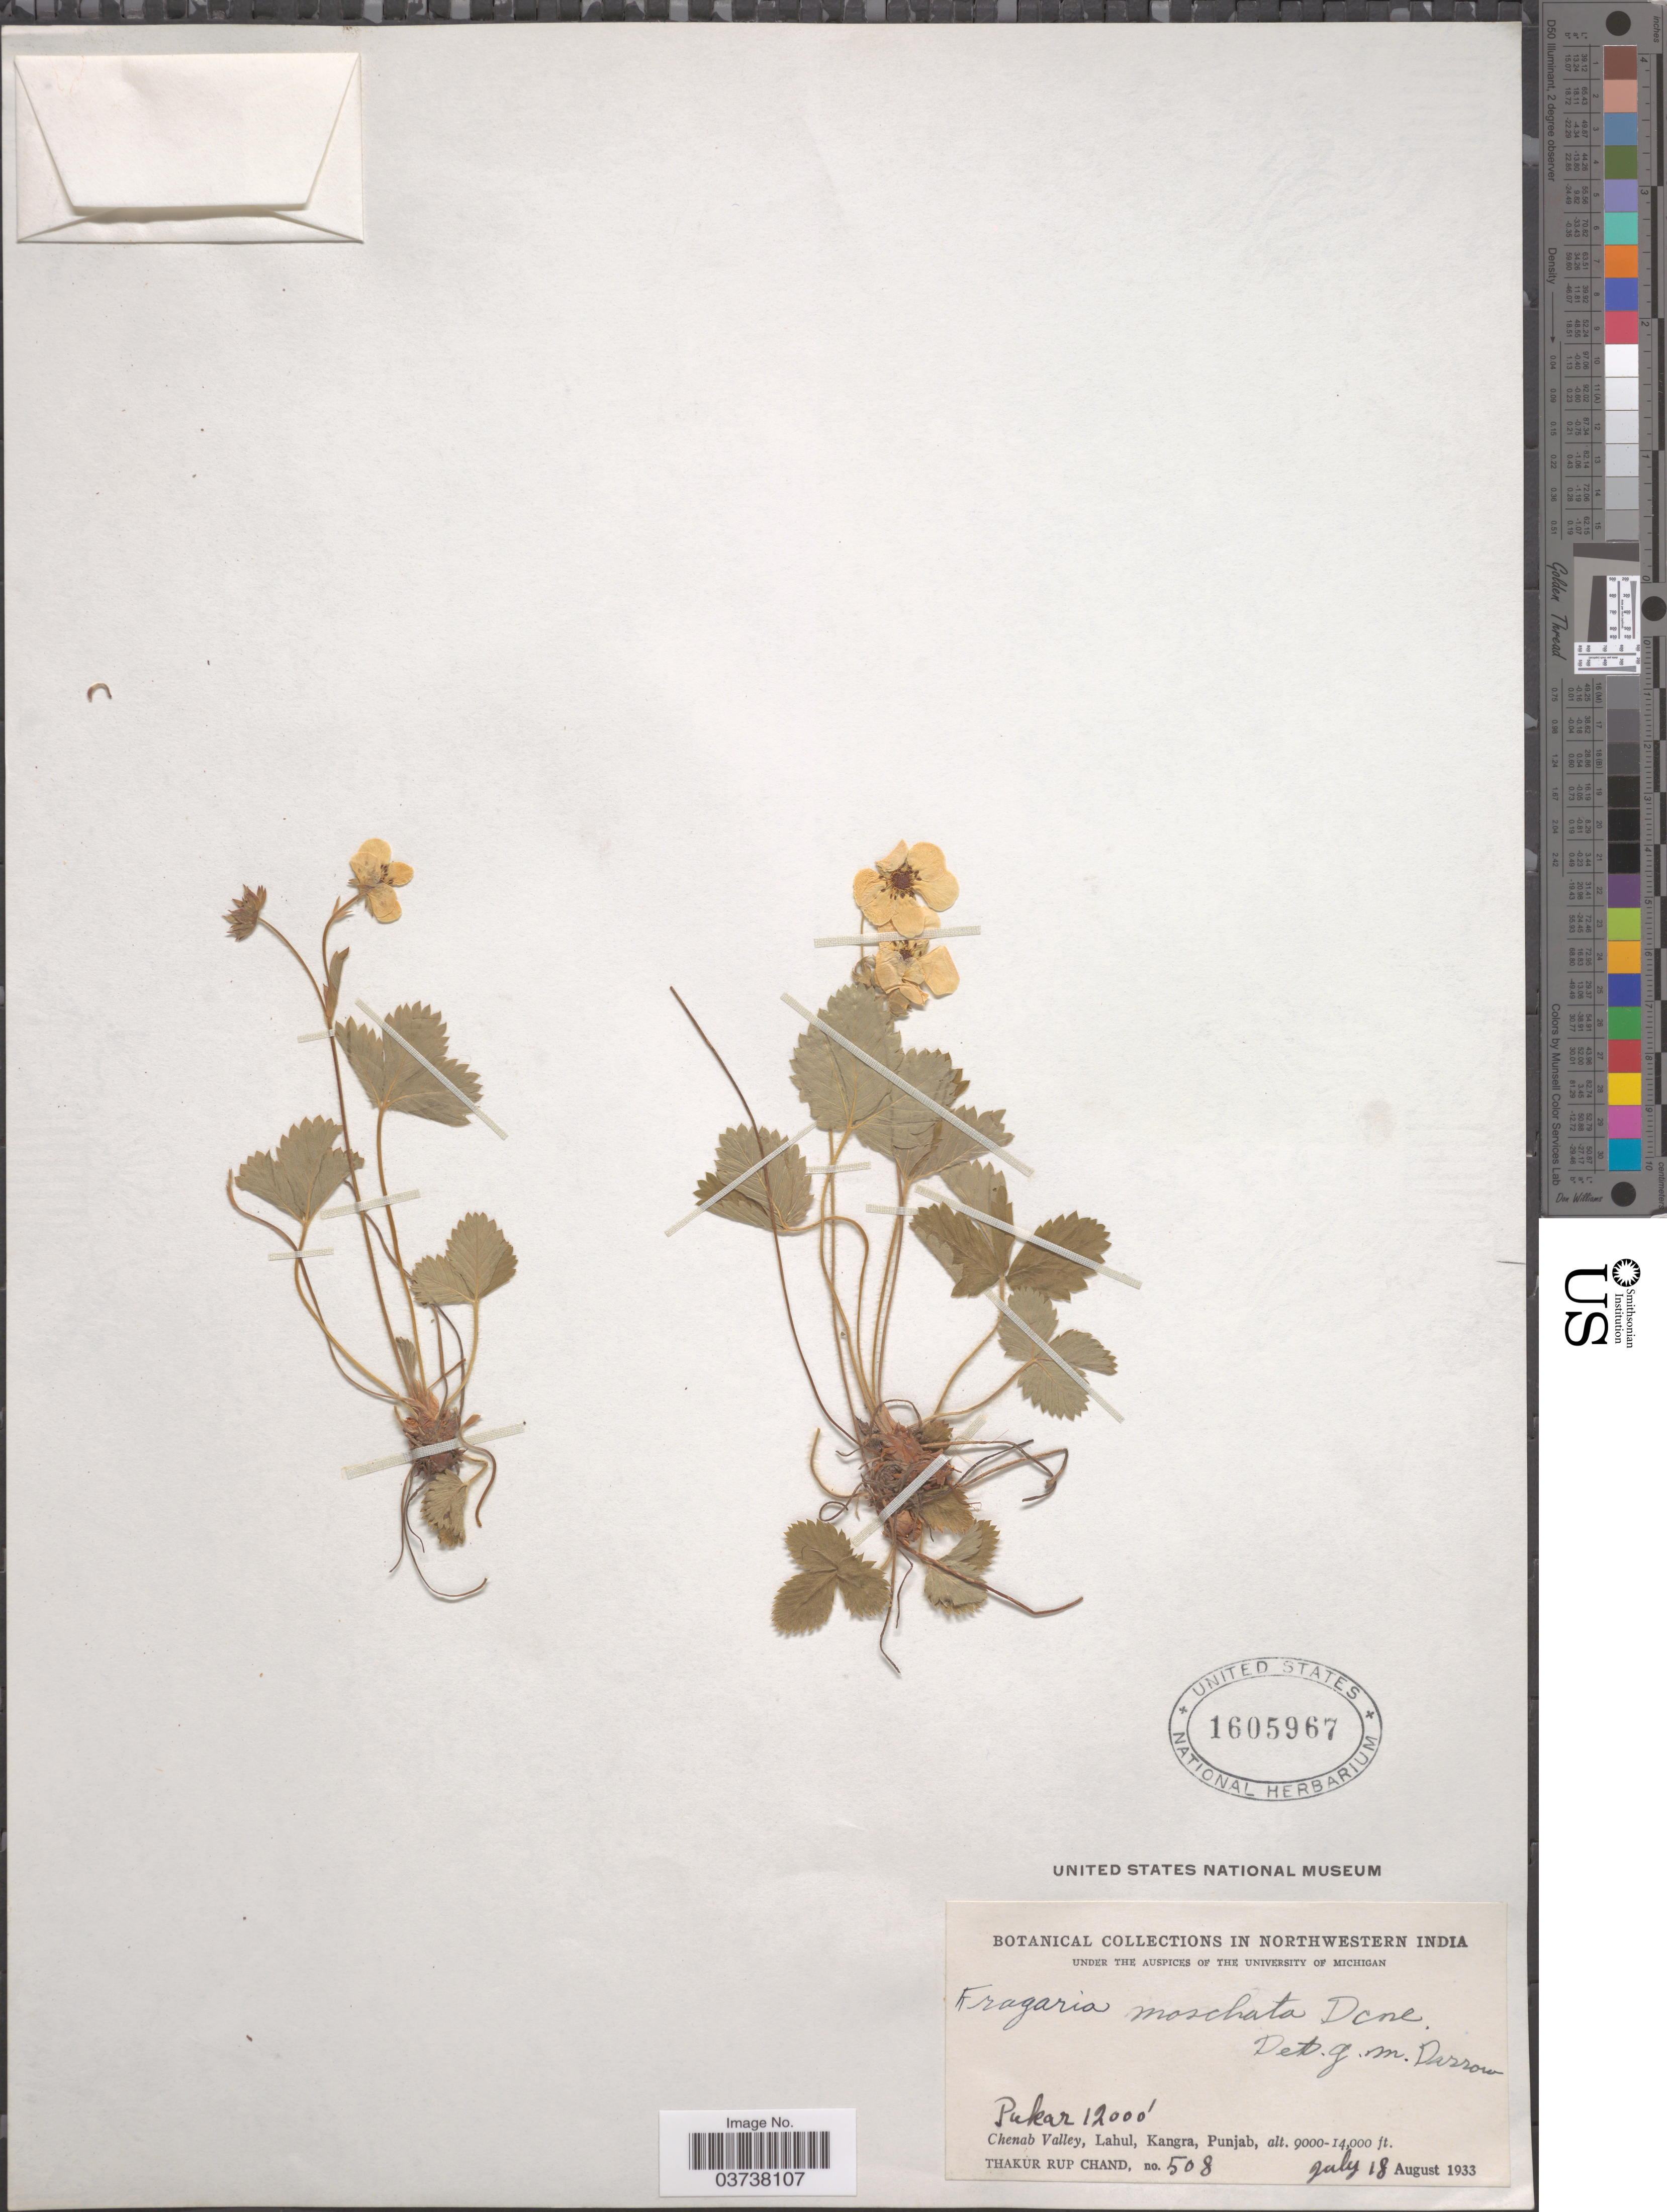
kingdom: Plantae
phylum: Tracheophyta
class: Magnoliopsida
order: Rosales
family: Rosaceae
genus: Fragaria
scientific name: Fragaria moschata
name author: Weston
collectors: T. R. Chand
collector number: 508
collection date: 1933-07/1933-08-18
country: India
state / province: Punjab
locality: Northwestern India. Pukar. Chenab Valley, Lahul, Kangra.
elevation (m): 3658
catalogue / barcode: US 1605967